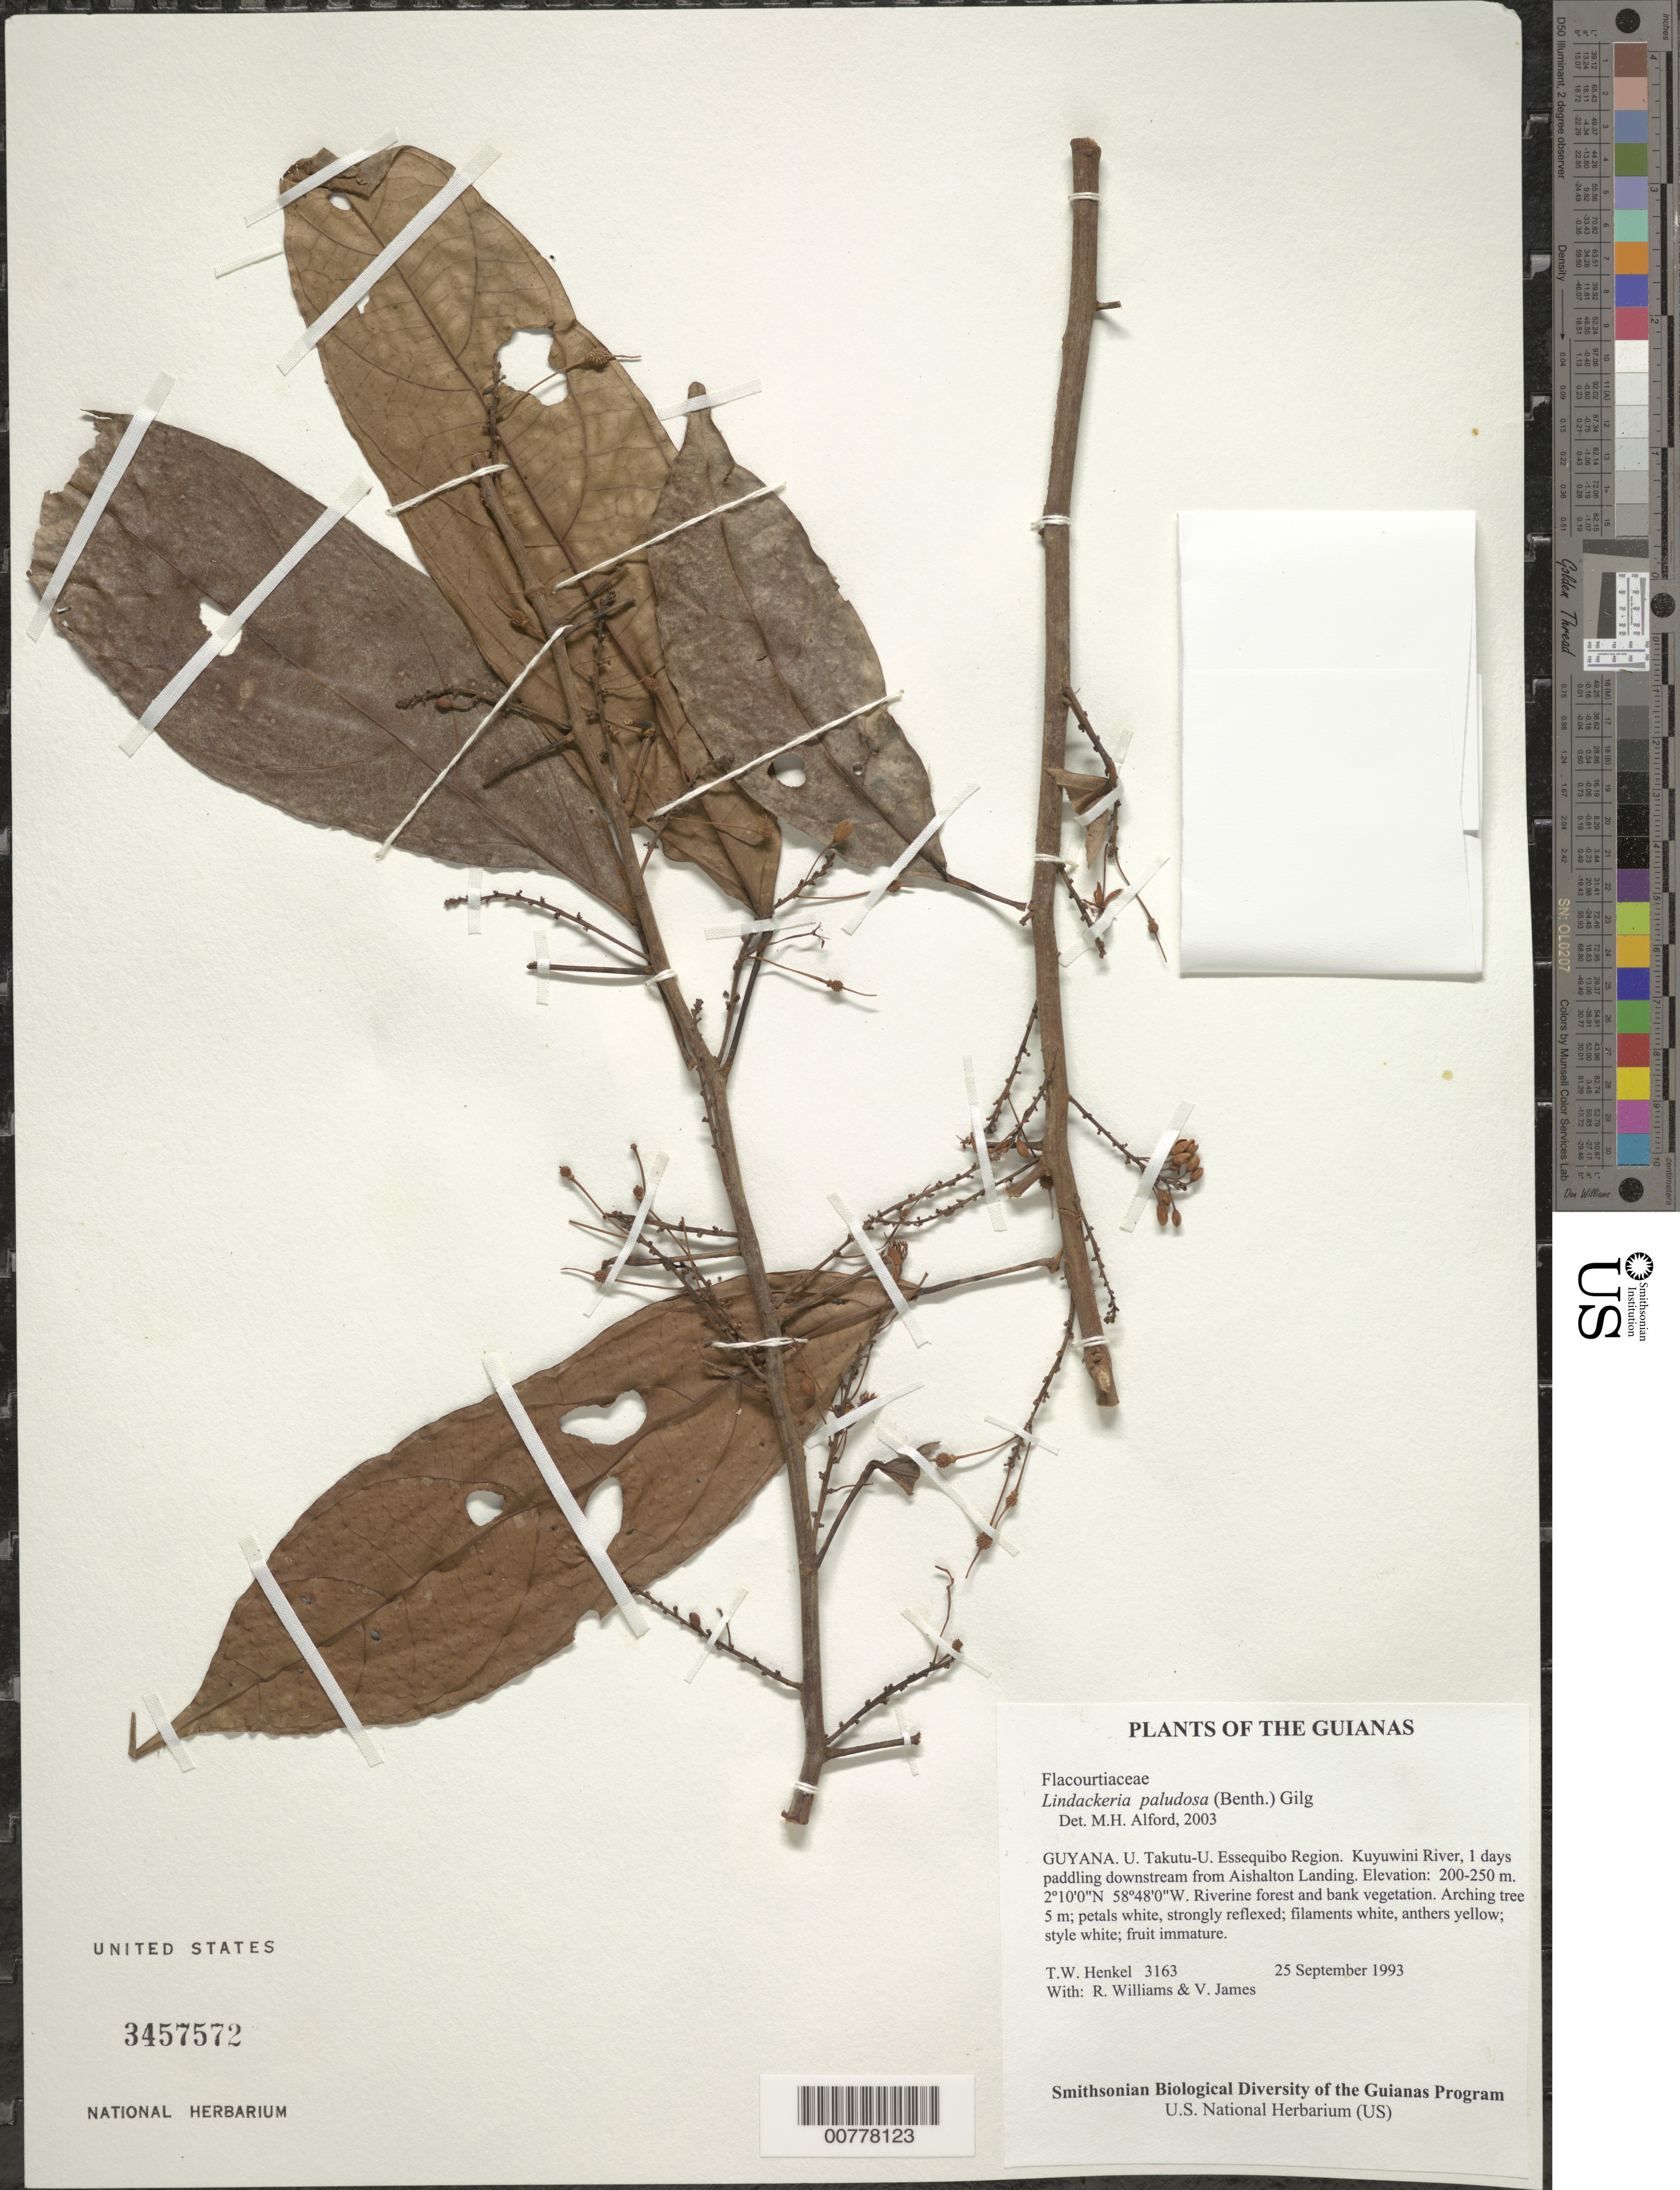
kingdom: Plantae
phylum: Tracheophyta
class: Magnoliopsida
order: Malpighiales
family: Achariaceae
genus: Lindackeria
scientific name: Lindackeria paludosa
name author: (Benth.) Gilg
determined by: Alford, Mac Haverson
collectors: T. Henkel, R. Williams & V. James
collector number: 3163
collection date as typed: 25 September 1993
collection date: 1993-09-25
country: Guyana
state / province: U. Takutu-U. Essequibo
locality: Kuyuwini River, 1 days paddling downstream from Aishalton Landing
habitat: Riverine forest and bank vegetation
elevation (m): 200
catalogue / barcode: US 3457572